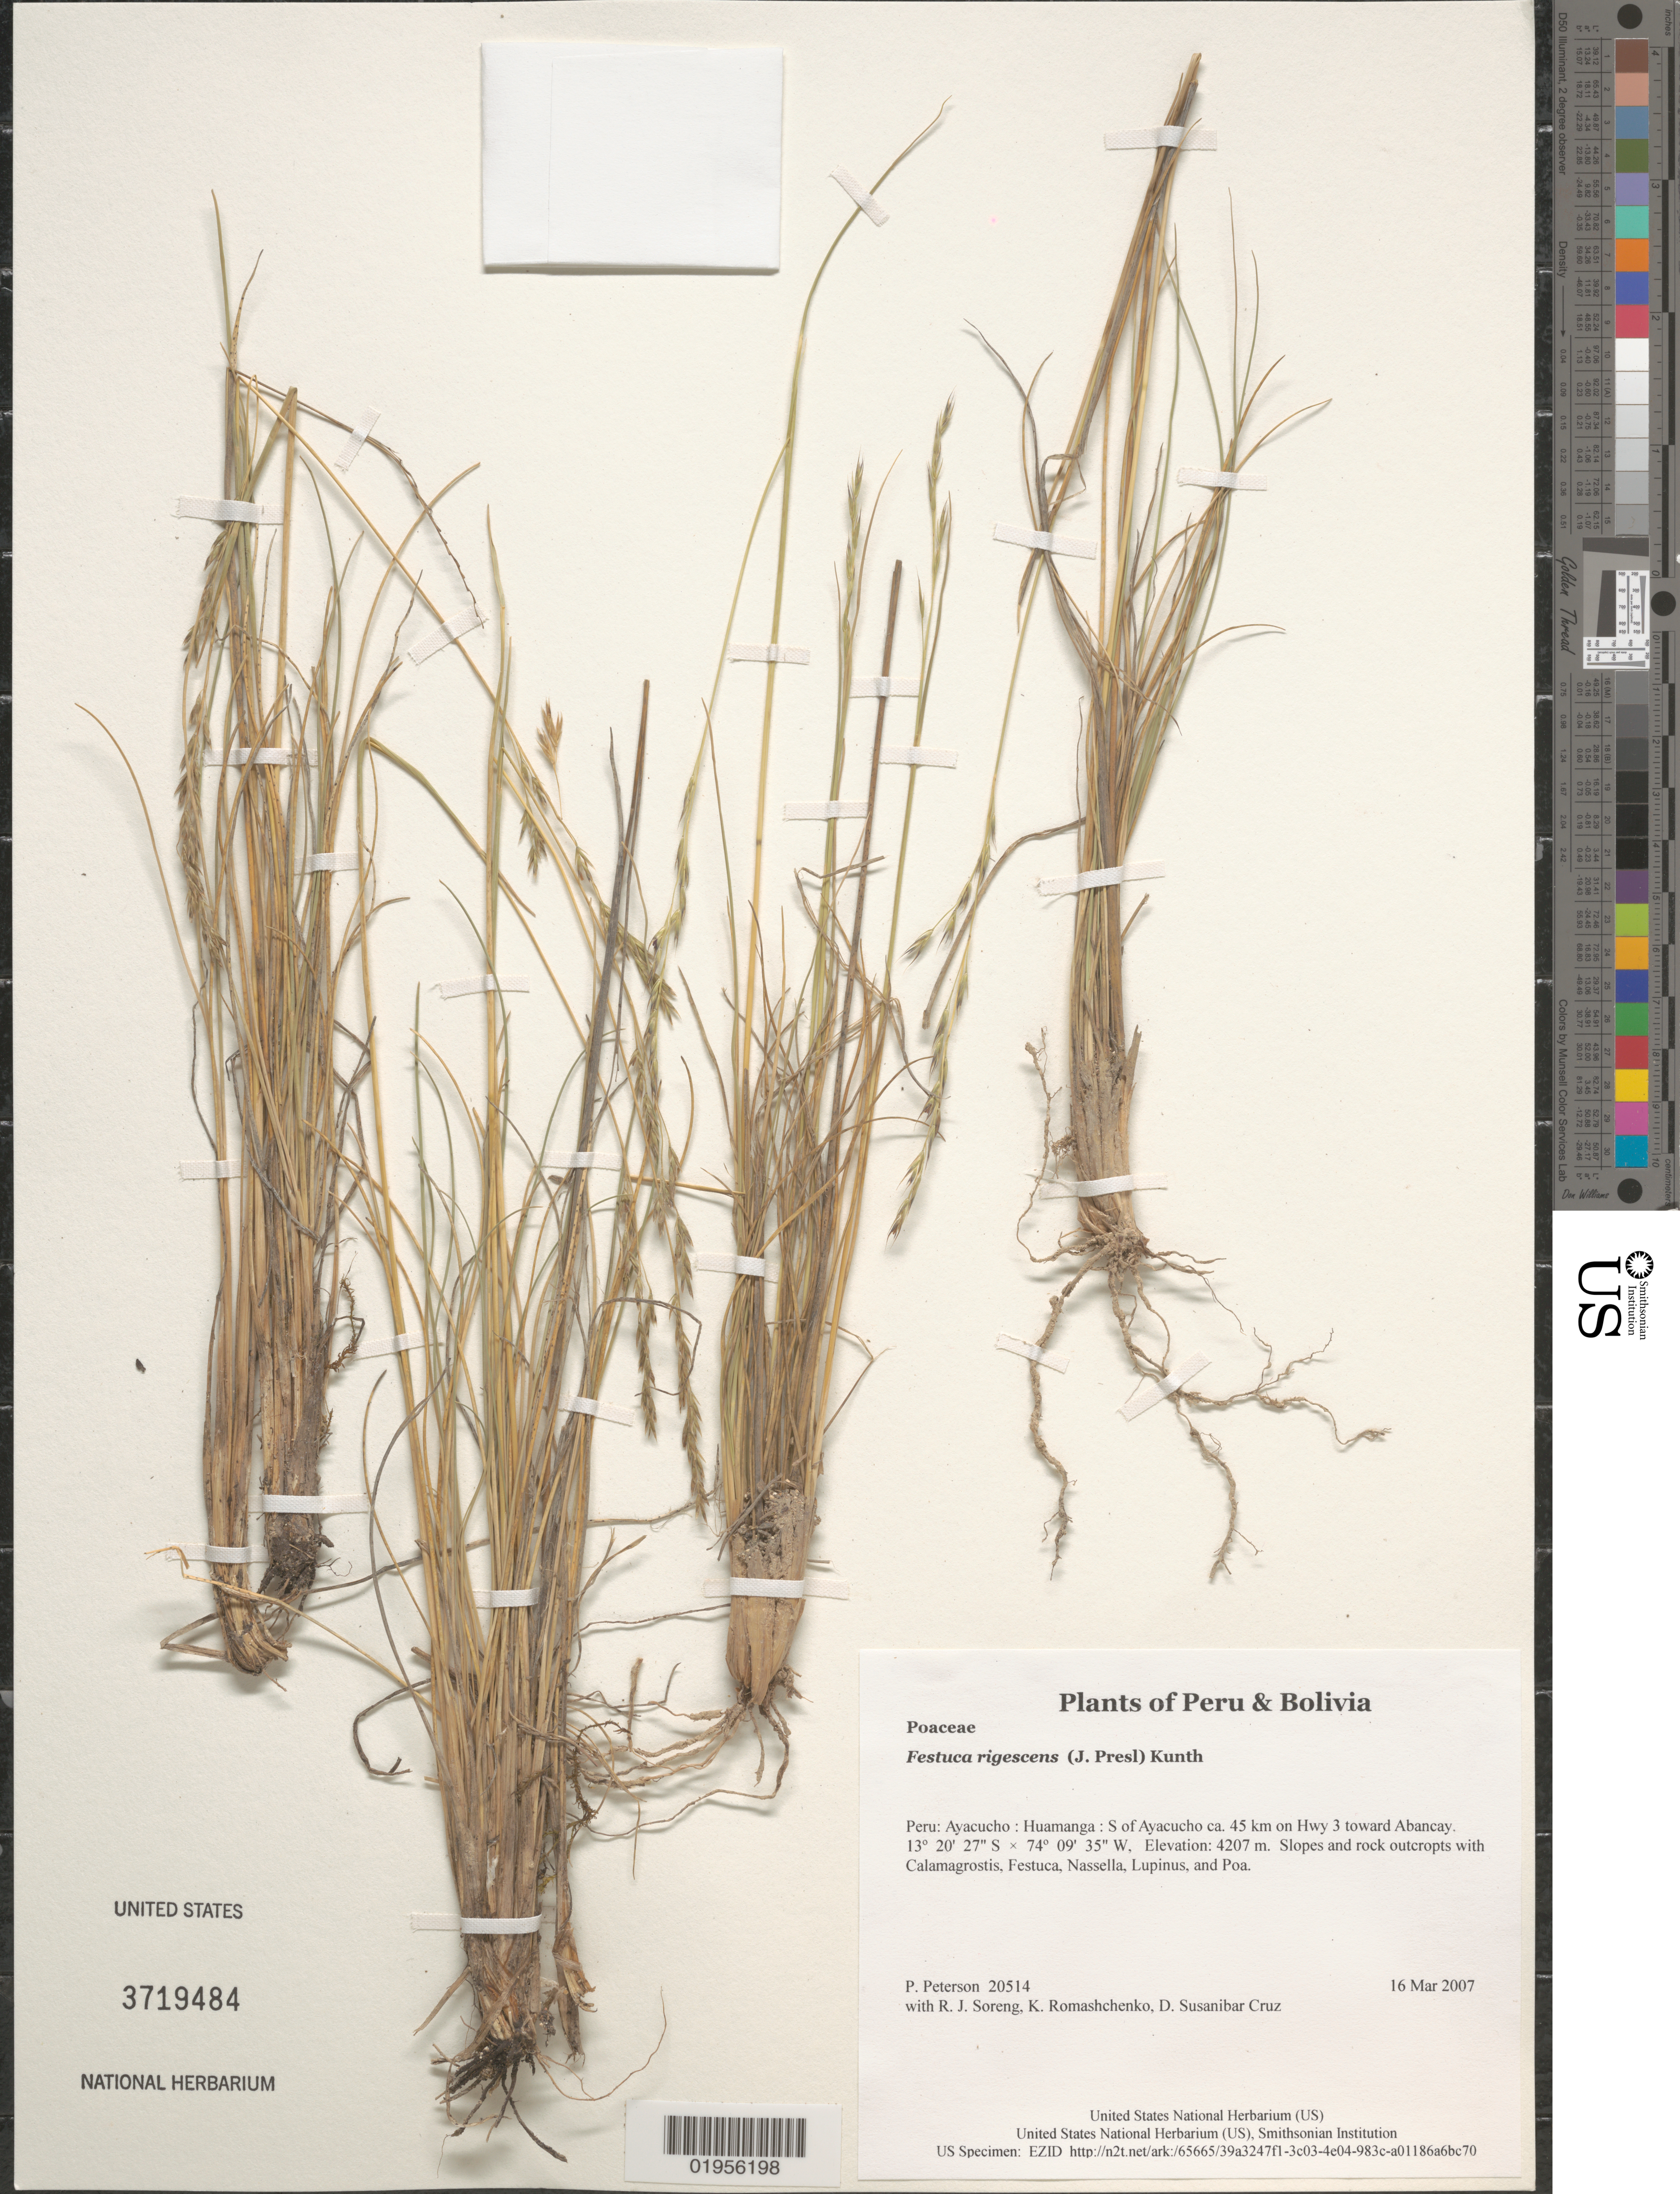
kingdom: Plantae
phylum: Tracheophyta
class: Liliopsida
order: Poales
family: Poaceae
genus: Festuca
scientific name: Festuca rigescens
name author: (J. Presl) Kunth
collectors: P. M. Peterson, R. J. Soreng, K. Romashchenko & D. Susanibar Cruz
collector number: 20514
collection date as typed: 16 Mar 2007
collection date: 2007-03-16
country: Peru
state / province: Ayacucho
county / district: Huamanga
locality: S of Ayacucho ca. 45 km on Hwy 3 toward Abancay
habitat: Slopes and rock outcropts with Calamagrostis, Festuca, Nassella, Lupinus, and Poa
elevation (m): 4207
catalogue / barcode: US 3719484